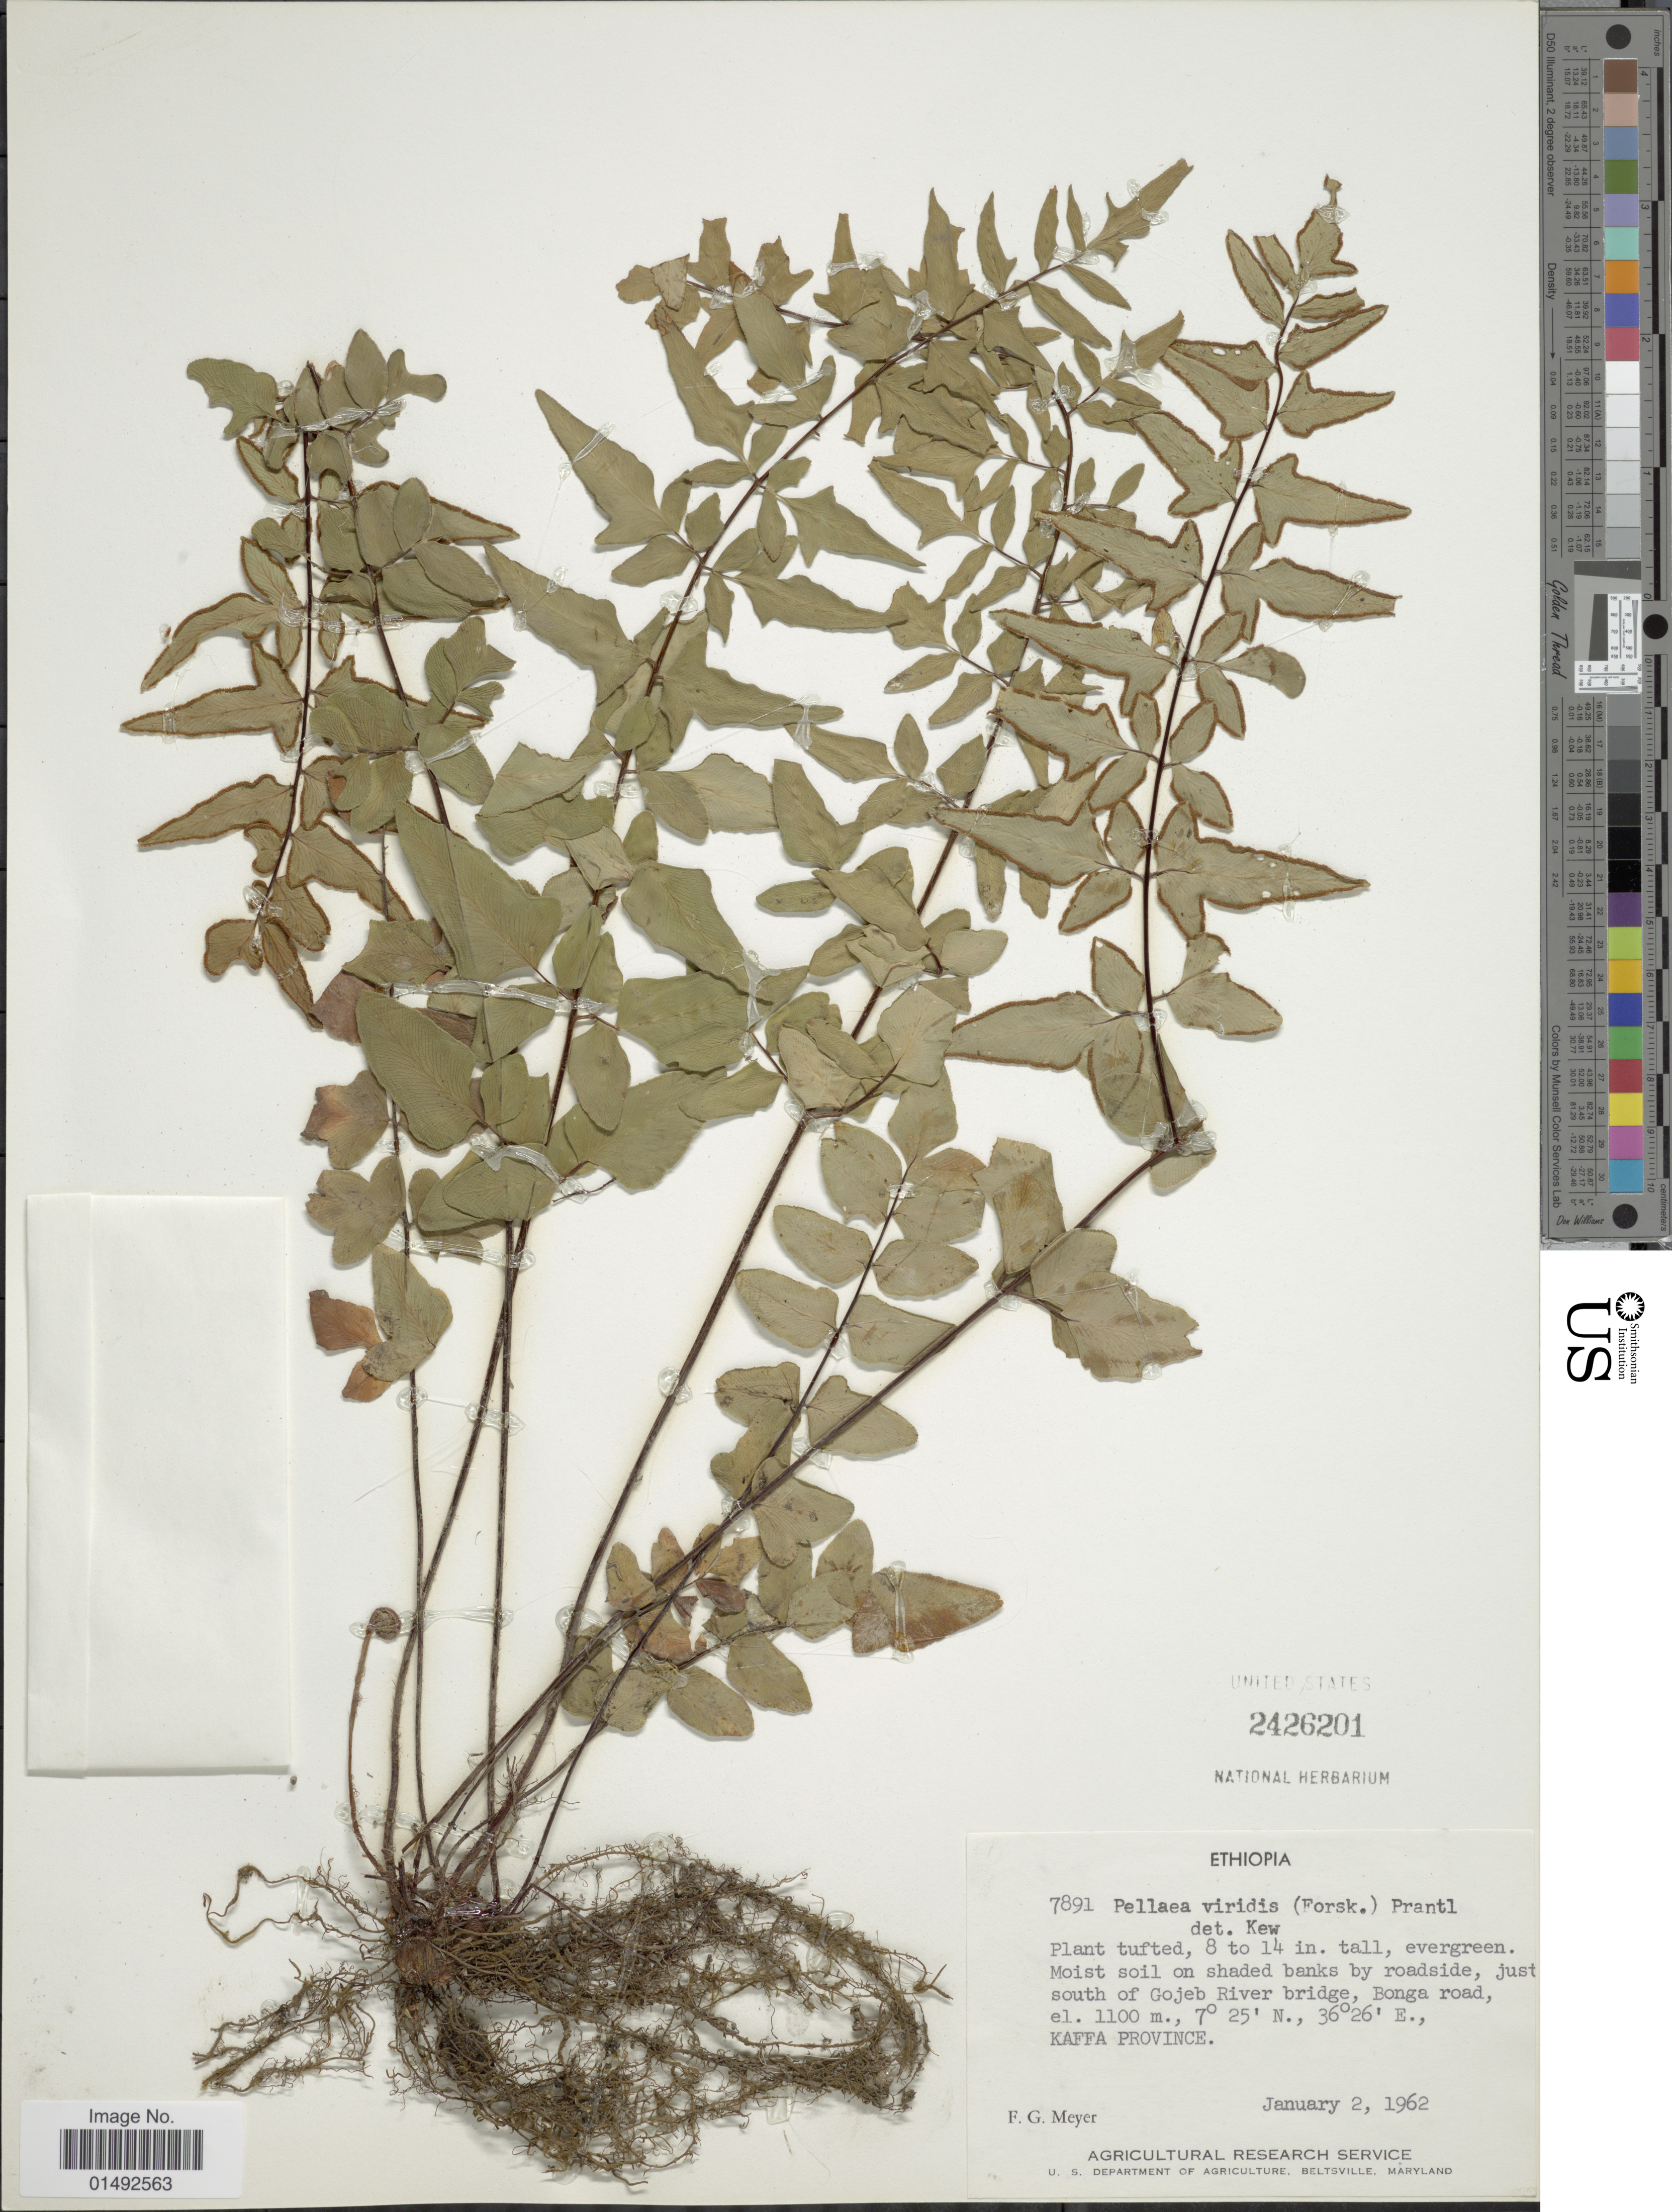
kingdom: Plantae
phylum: Tracheophyta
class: Polypodiopsida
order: Polypodiales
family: Pteridaceae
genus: Pellaea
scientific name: Pellaea viridis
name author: (Forssk.) Prantl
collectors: F. G. Meyer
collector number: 7891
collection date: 1962-01-02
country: Ethiopia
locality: Moist soil on shaded banks by roadside, just south of Gojeb River, bridge, Bonga Road, Kaffa Province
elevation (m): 1100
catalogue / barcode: US 2426201